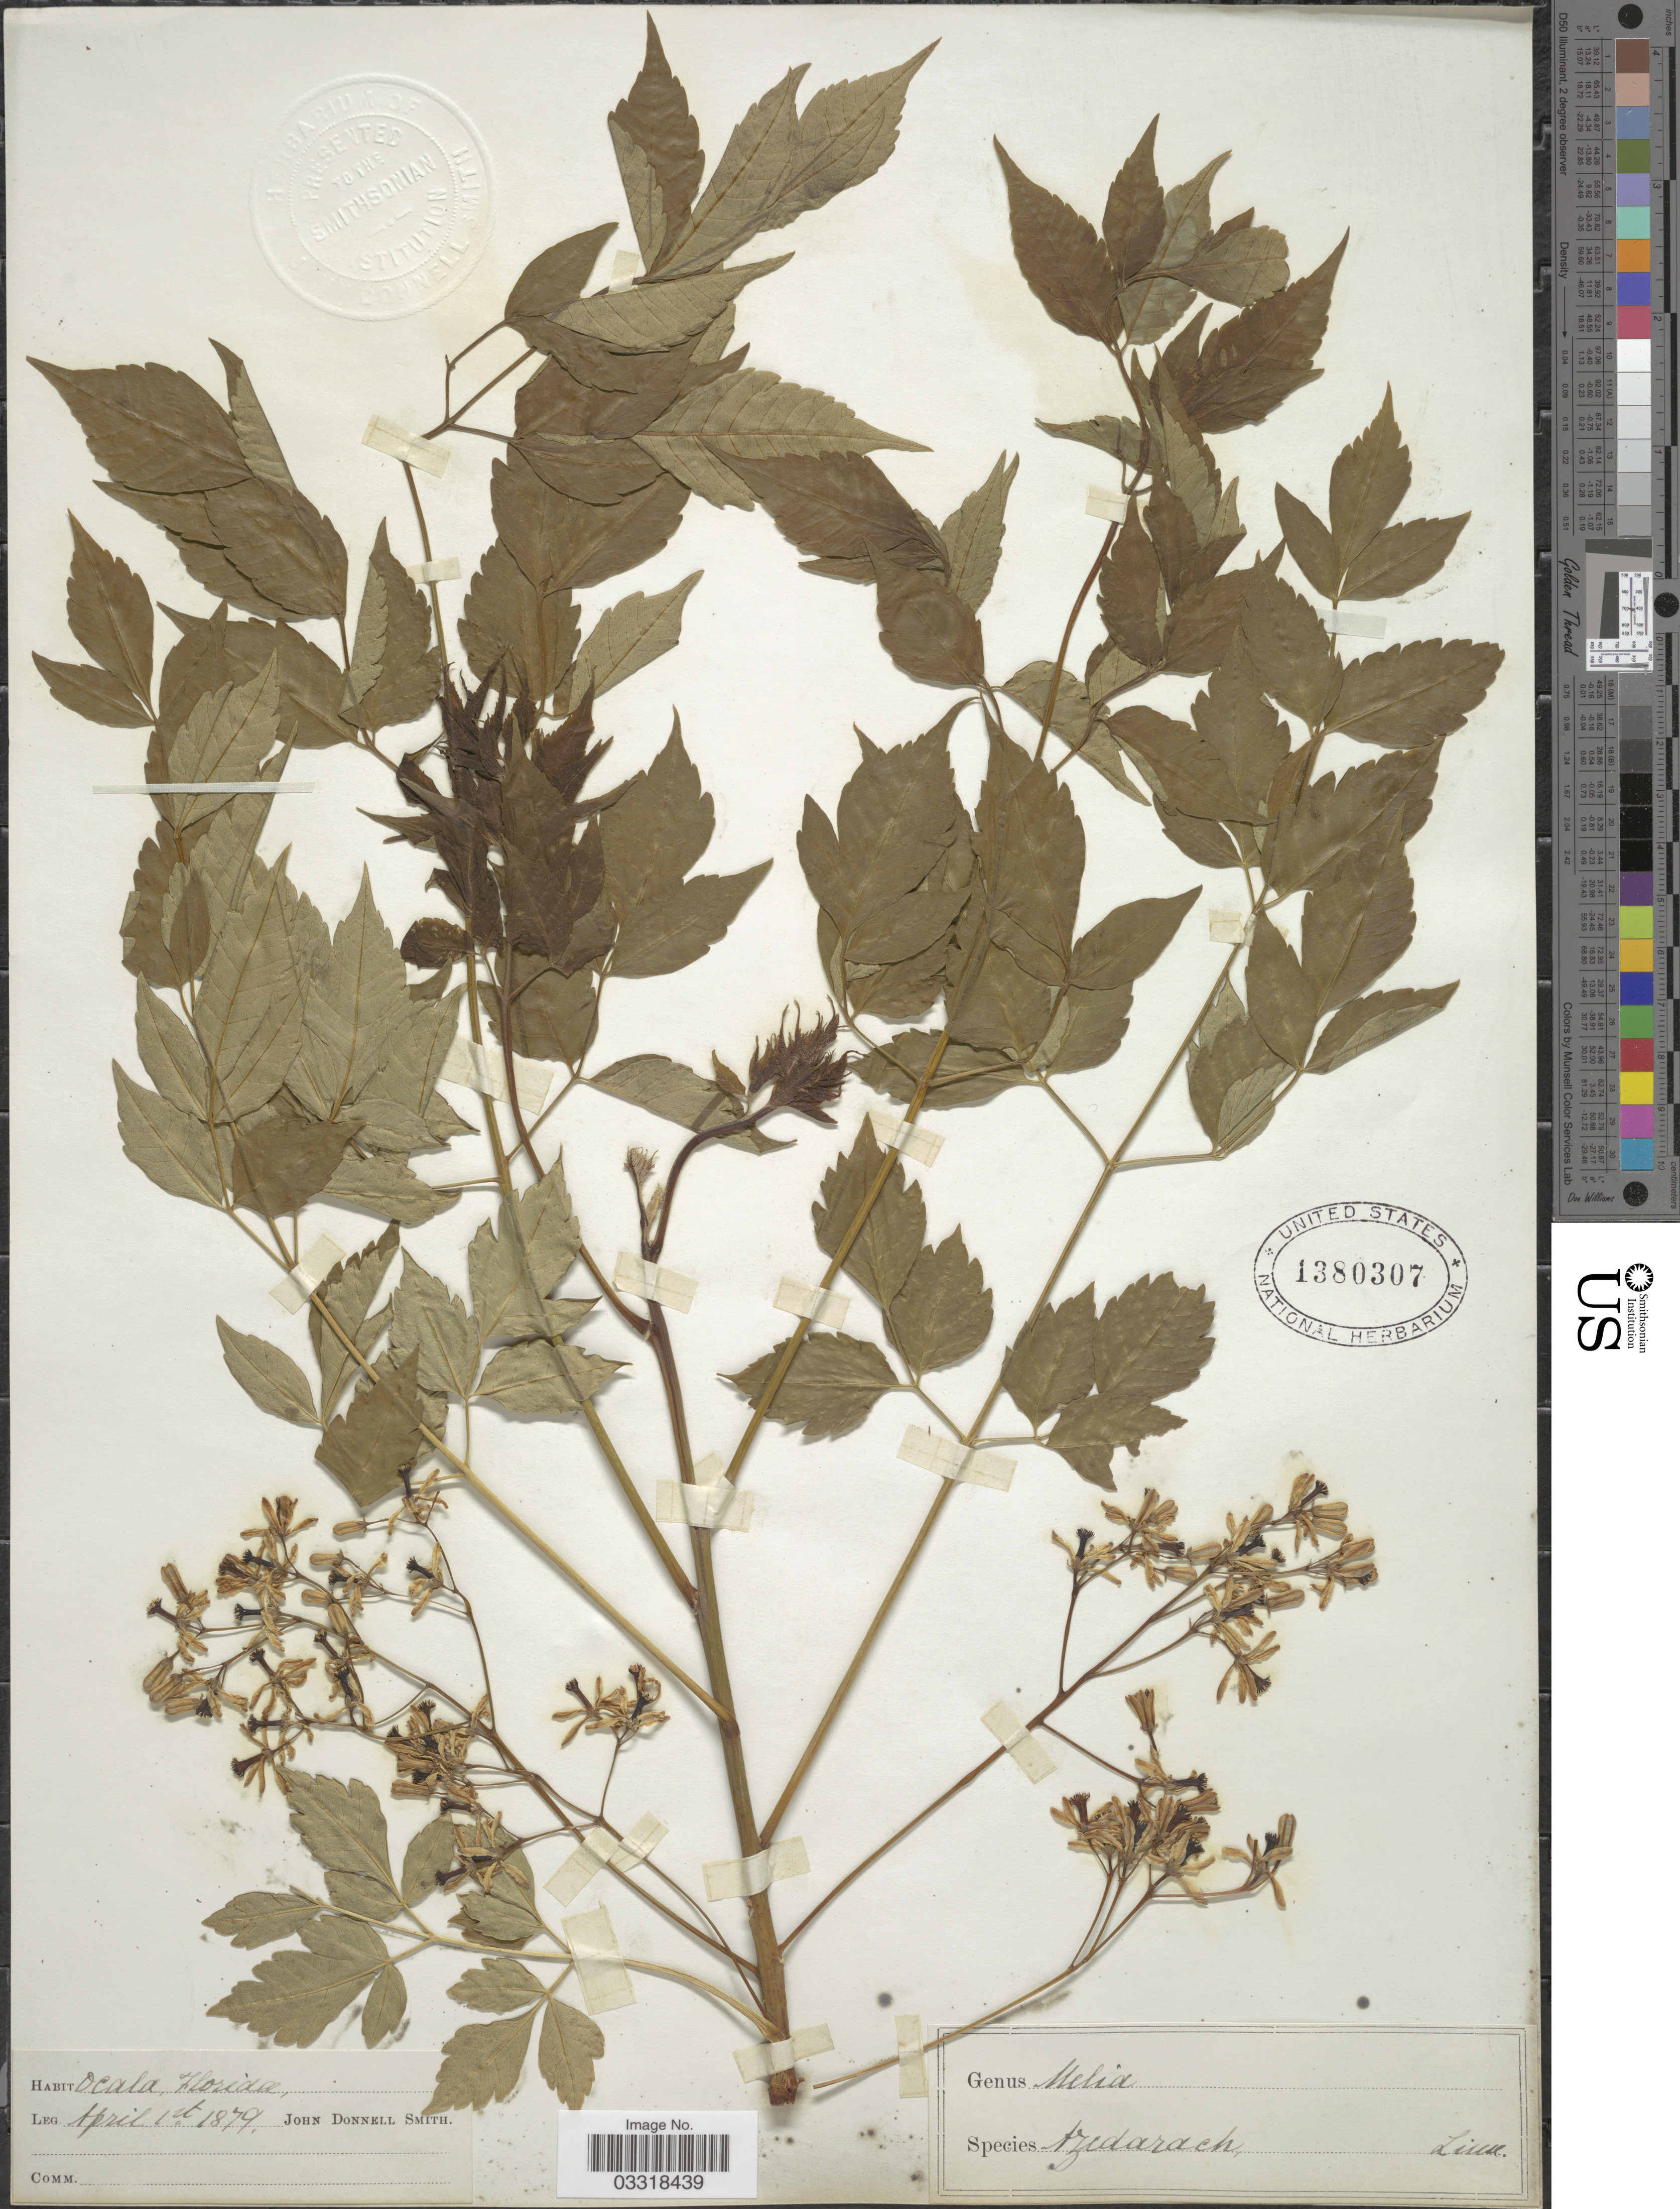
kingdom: Plantae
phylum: Tracheophyta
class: Magnoliopsida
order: Sapindales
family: Meliaceae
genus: Melia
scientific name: Melia azedarach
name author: L.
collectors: J. Donnell Smith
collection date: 1879-04-01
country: United States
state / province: Florida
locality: Ocala.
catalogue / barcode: US 1380307